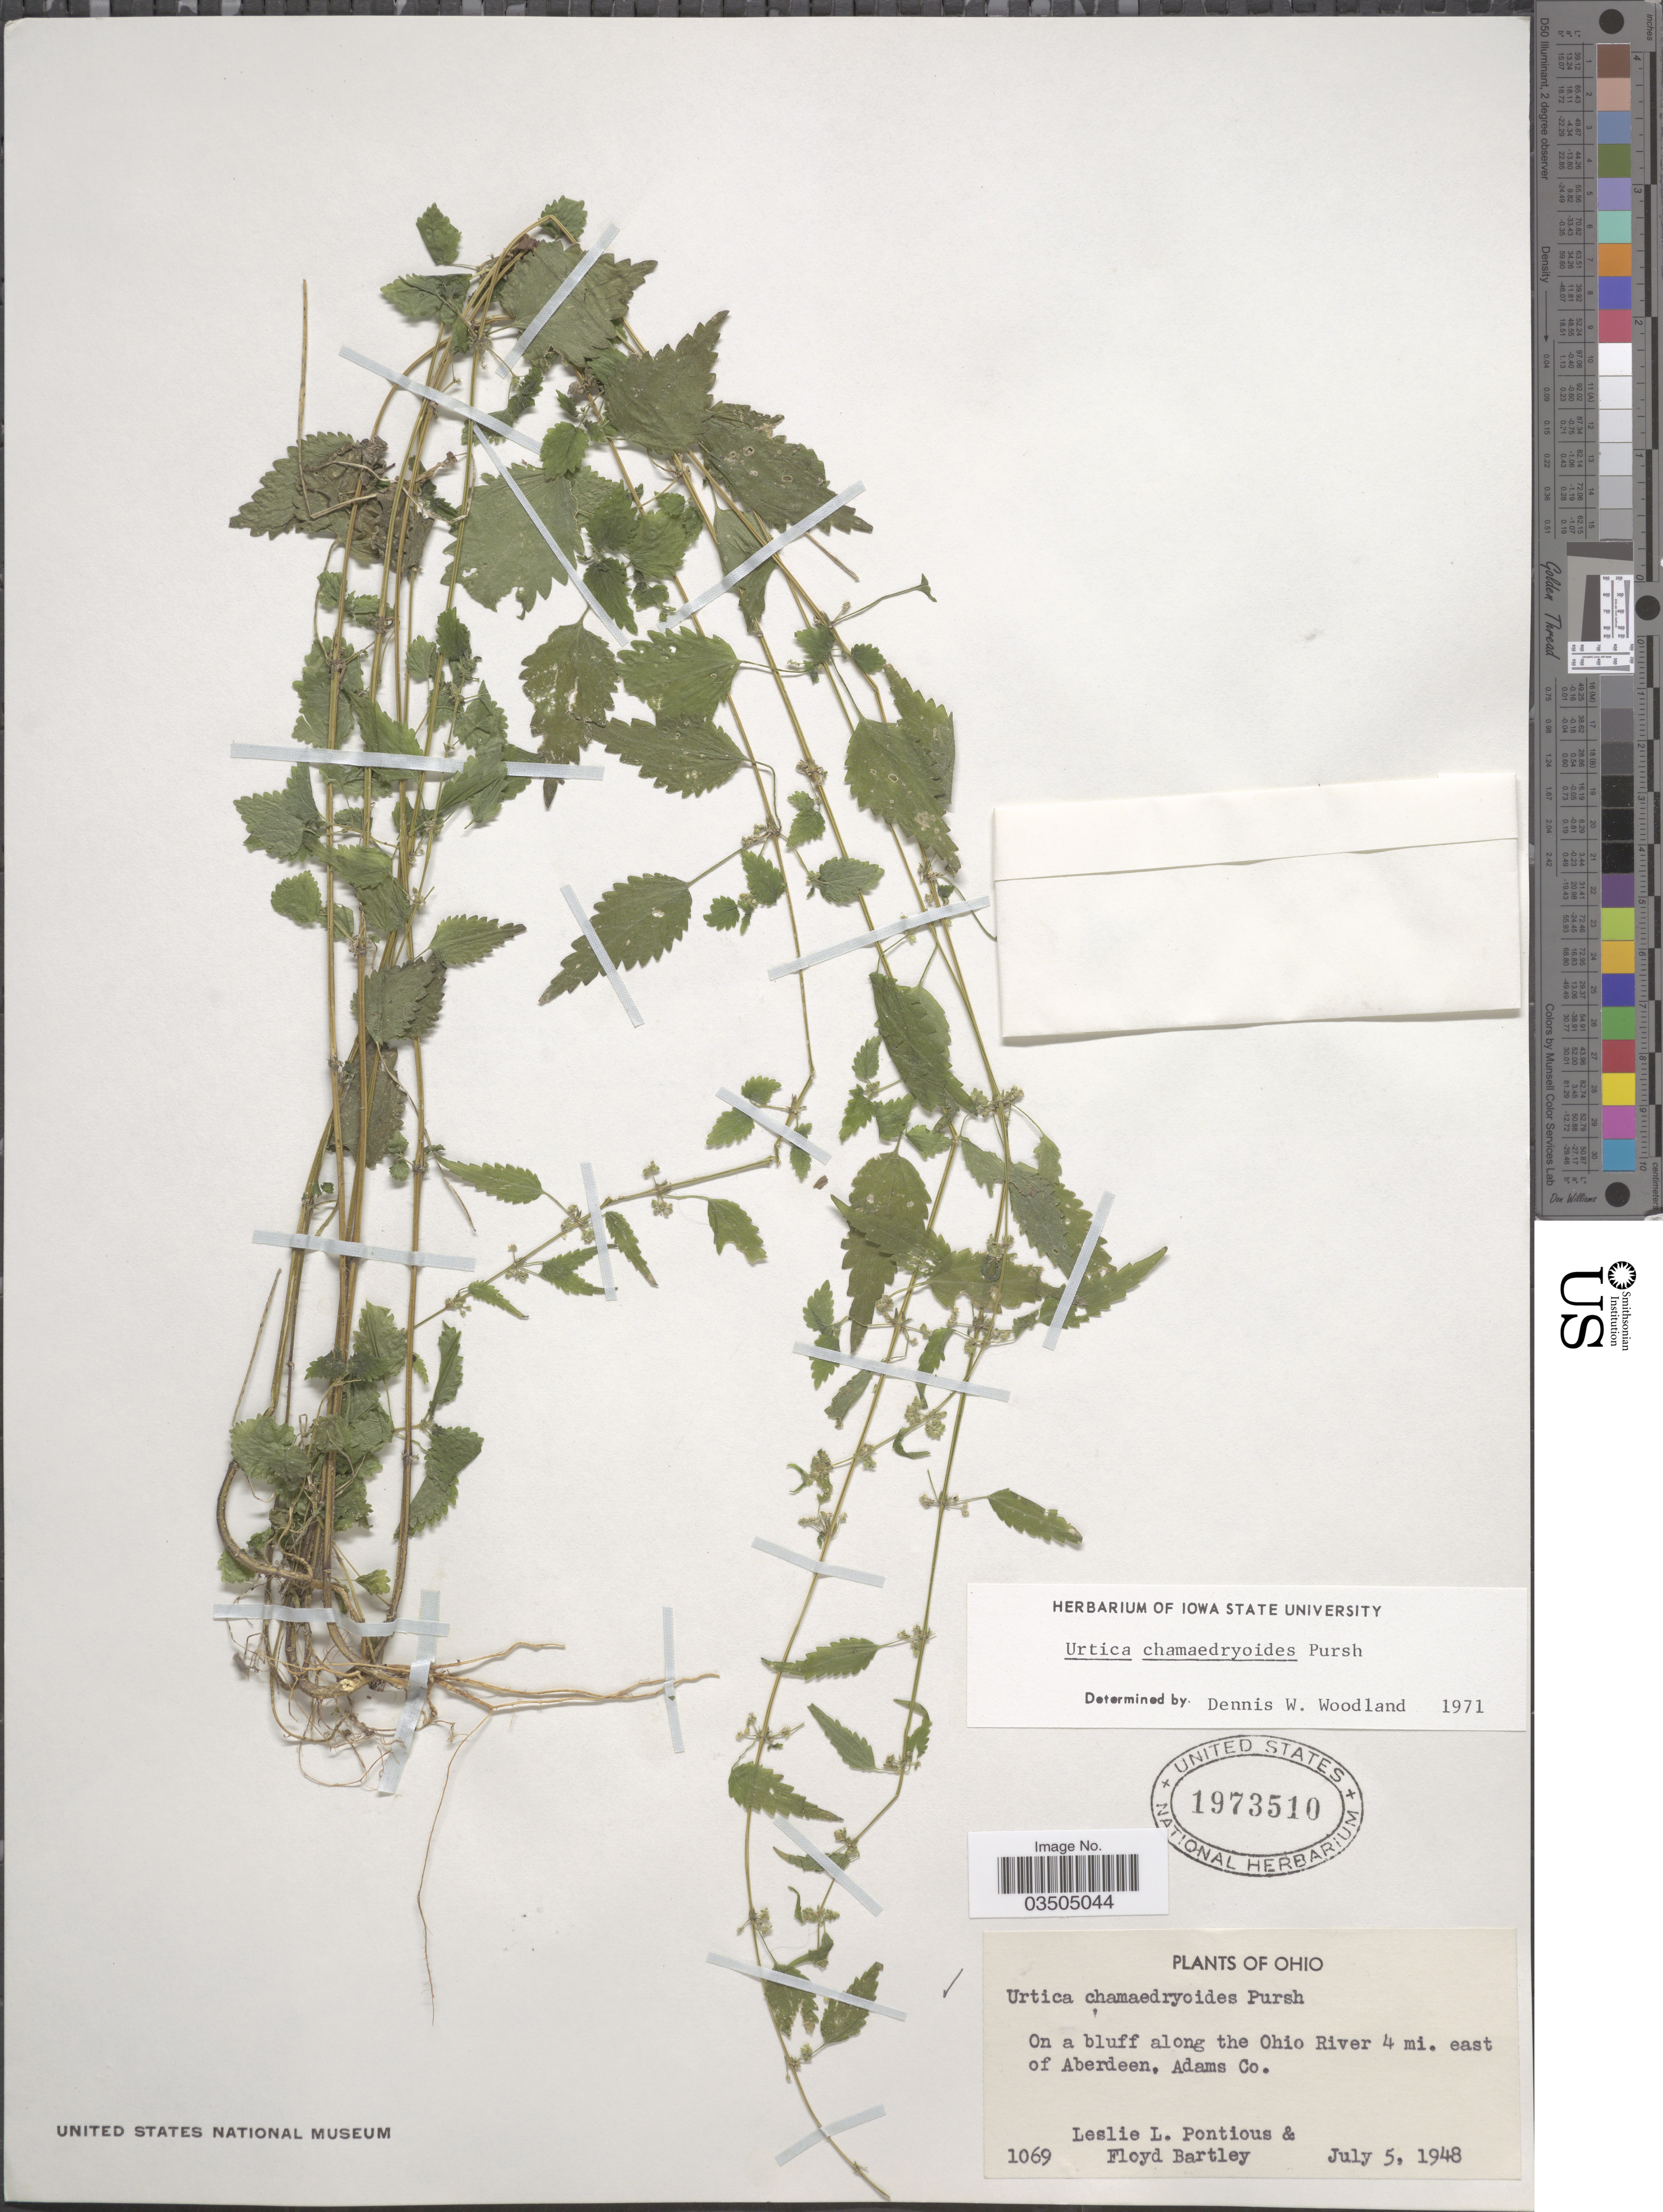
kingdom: Plantae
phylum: Tracheophyta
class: Magnoliopsida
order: Rosales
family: Urticaceae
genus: Urtica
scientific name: Urtica chamaedryoides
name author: Pursh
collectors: L. L. Pontious & F. Bartley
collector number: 1069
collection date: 1948-07-05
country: United States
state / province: Ohio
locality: On a bluff along the Ohio River 4 mi. east of Aberdeen, Adams Co.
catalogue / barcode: US 1973510